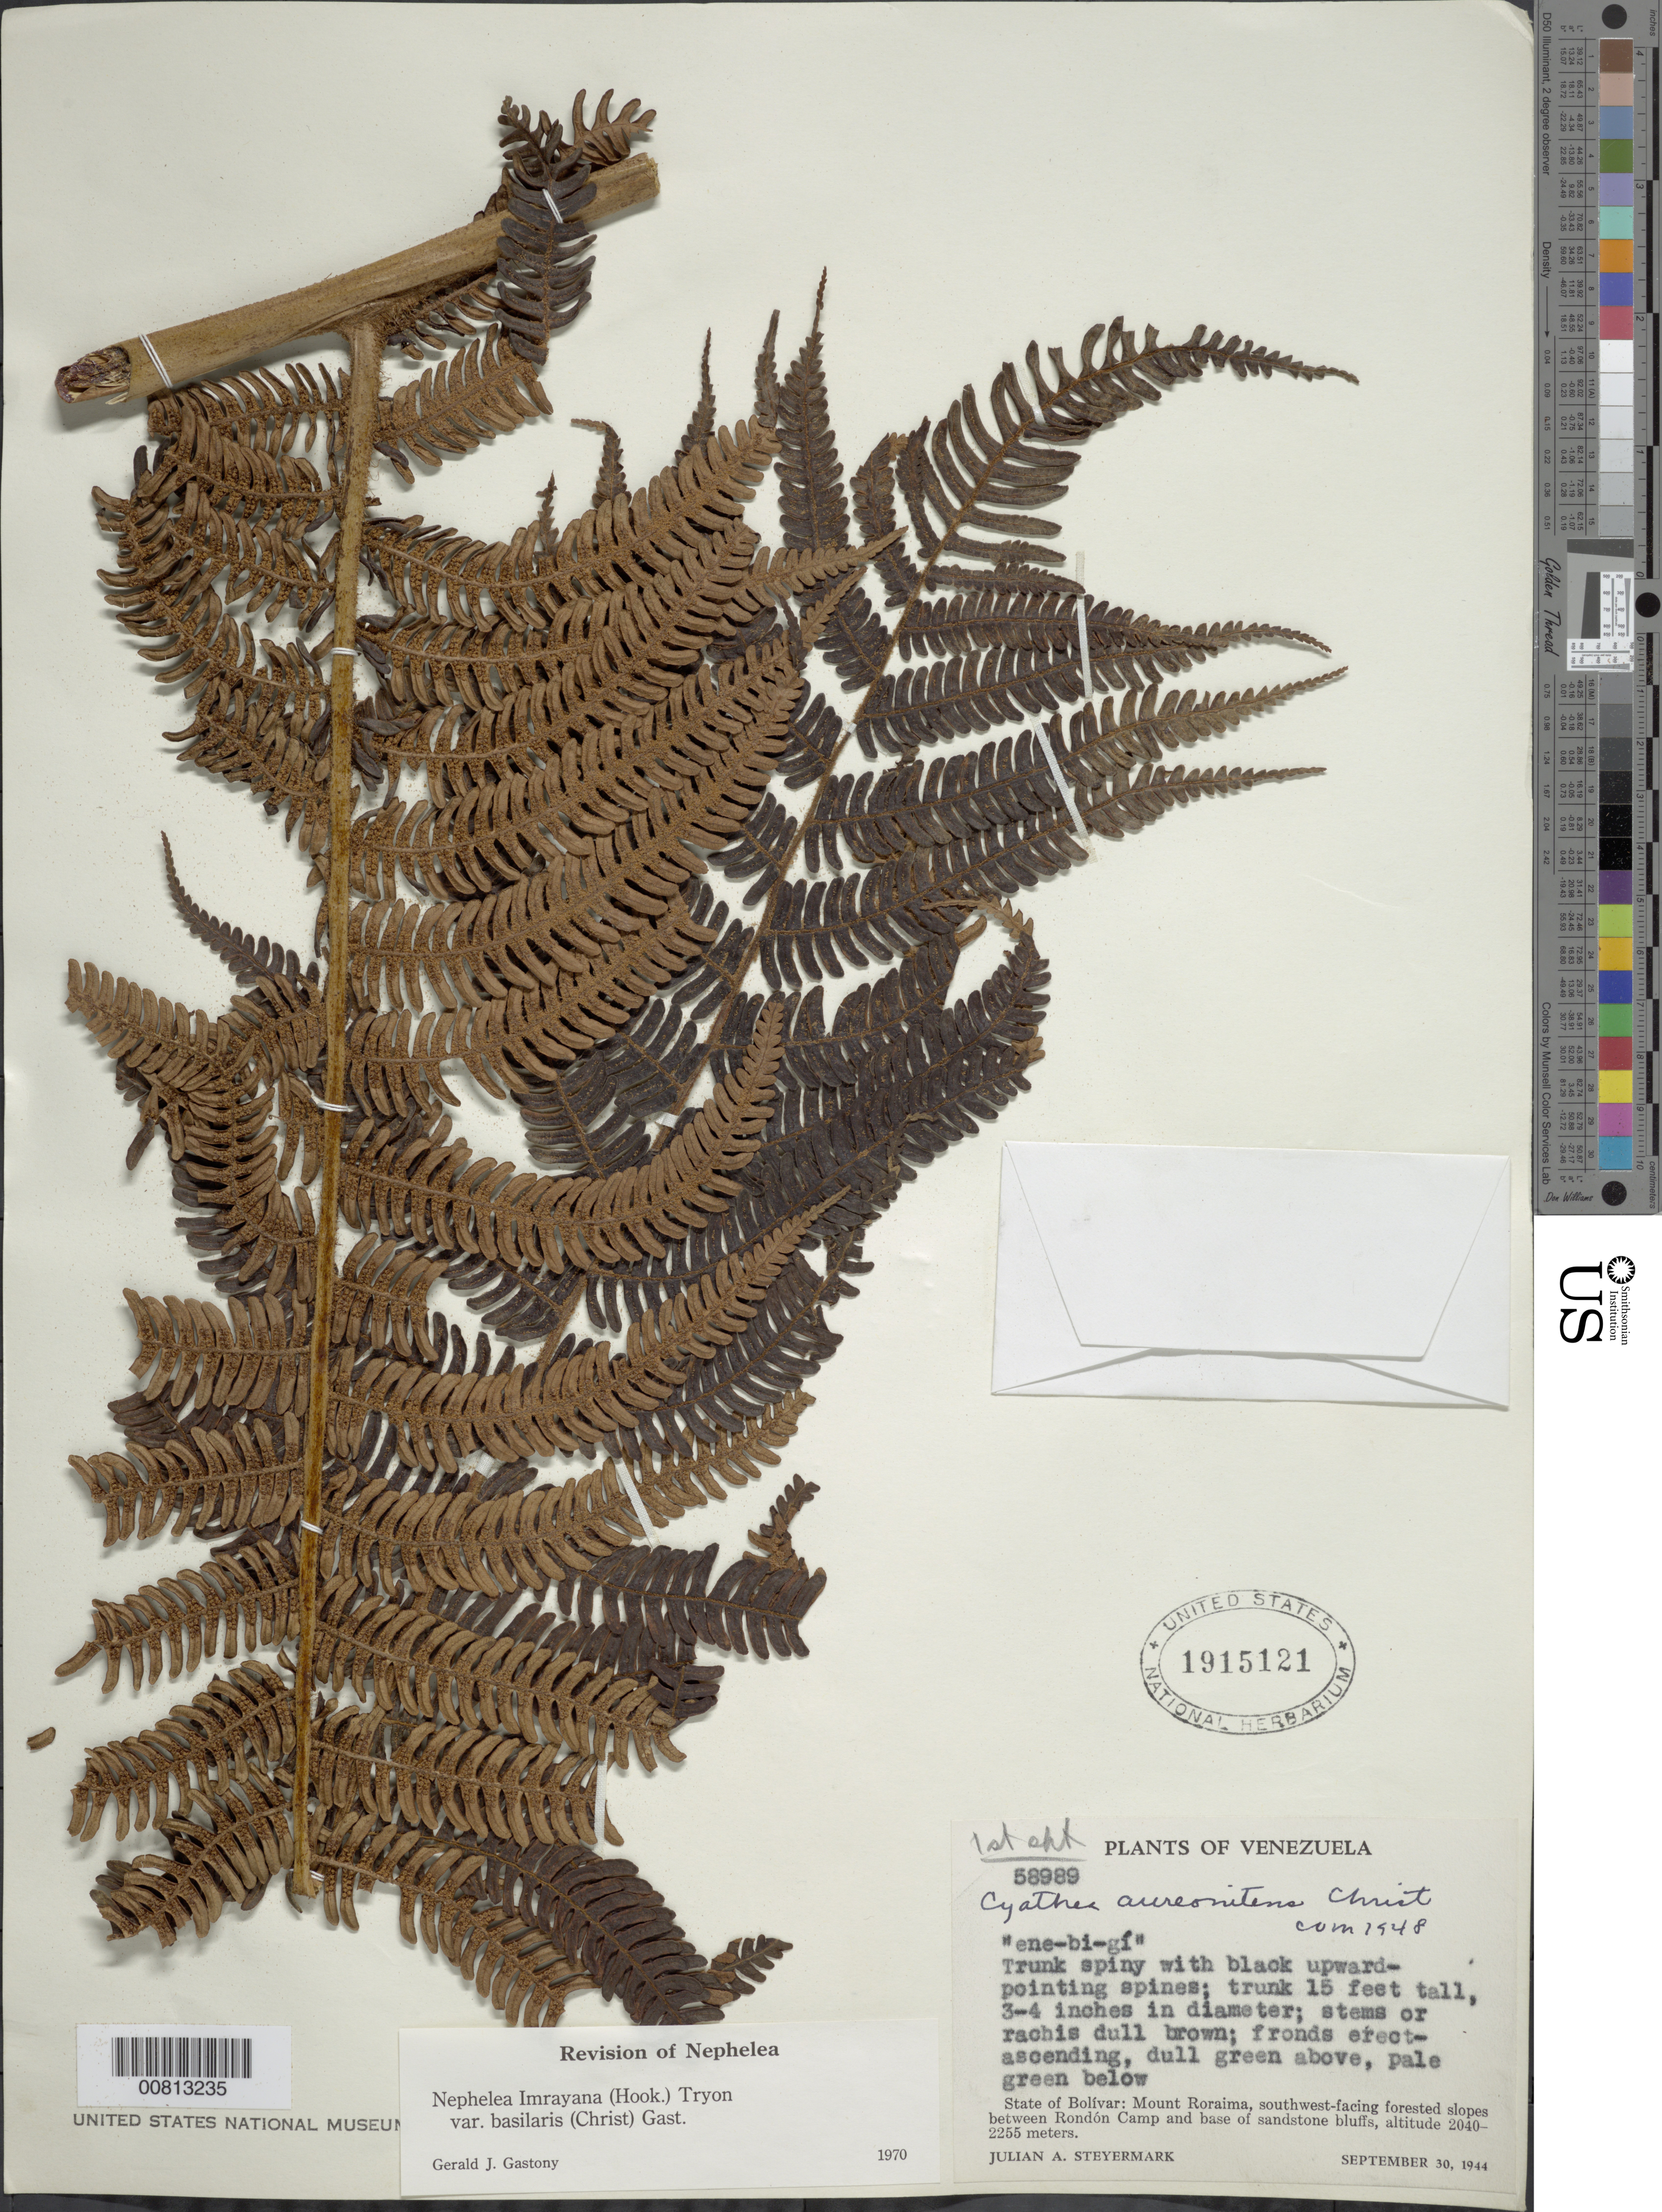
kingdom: Plantae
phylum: Tracheophyta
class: Polypodiopsida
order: Cyatheales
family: Cyatheaceae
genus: Alsophila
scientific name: Alsophila imrayana var. basilaris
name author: (Christ) Lellinger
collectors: J. Steyermark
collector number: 58989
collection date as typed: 30-Sep-44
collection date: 1944-09-30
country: Venezuela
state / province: Bolívar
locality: Mt. Roraima, Rondón Camp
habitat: SW-facing forested slopes between camp and base of sandstone bluffs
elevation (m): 2040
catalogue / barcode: US 1915121